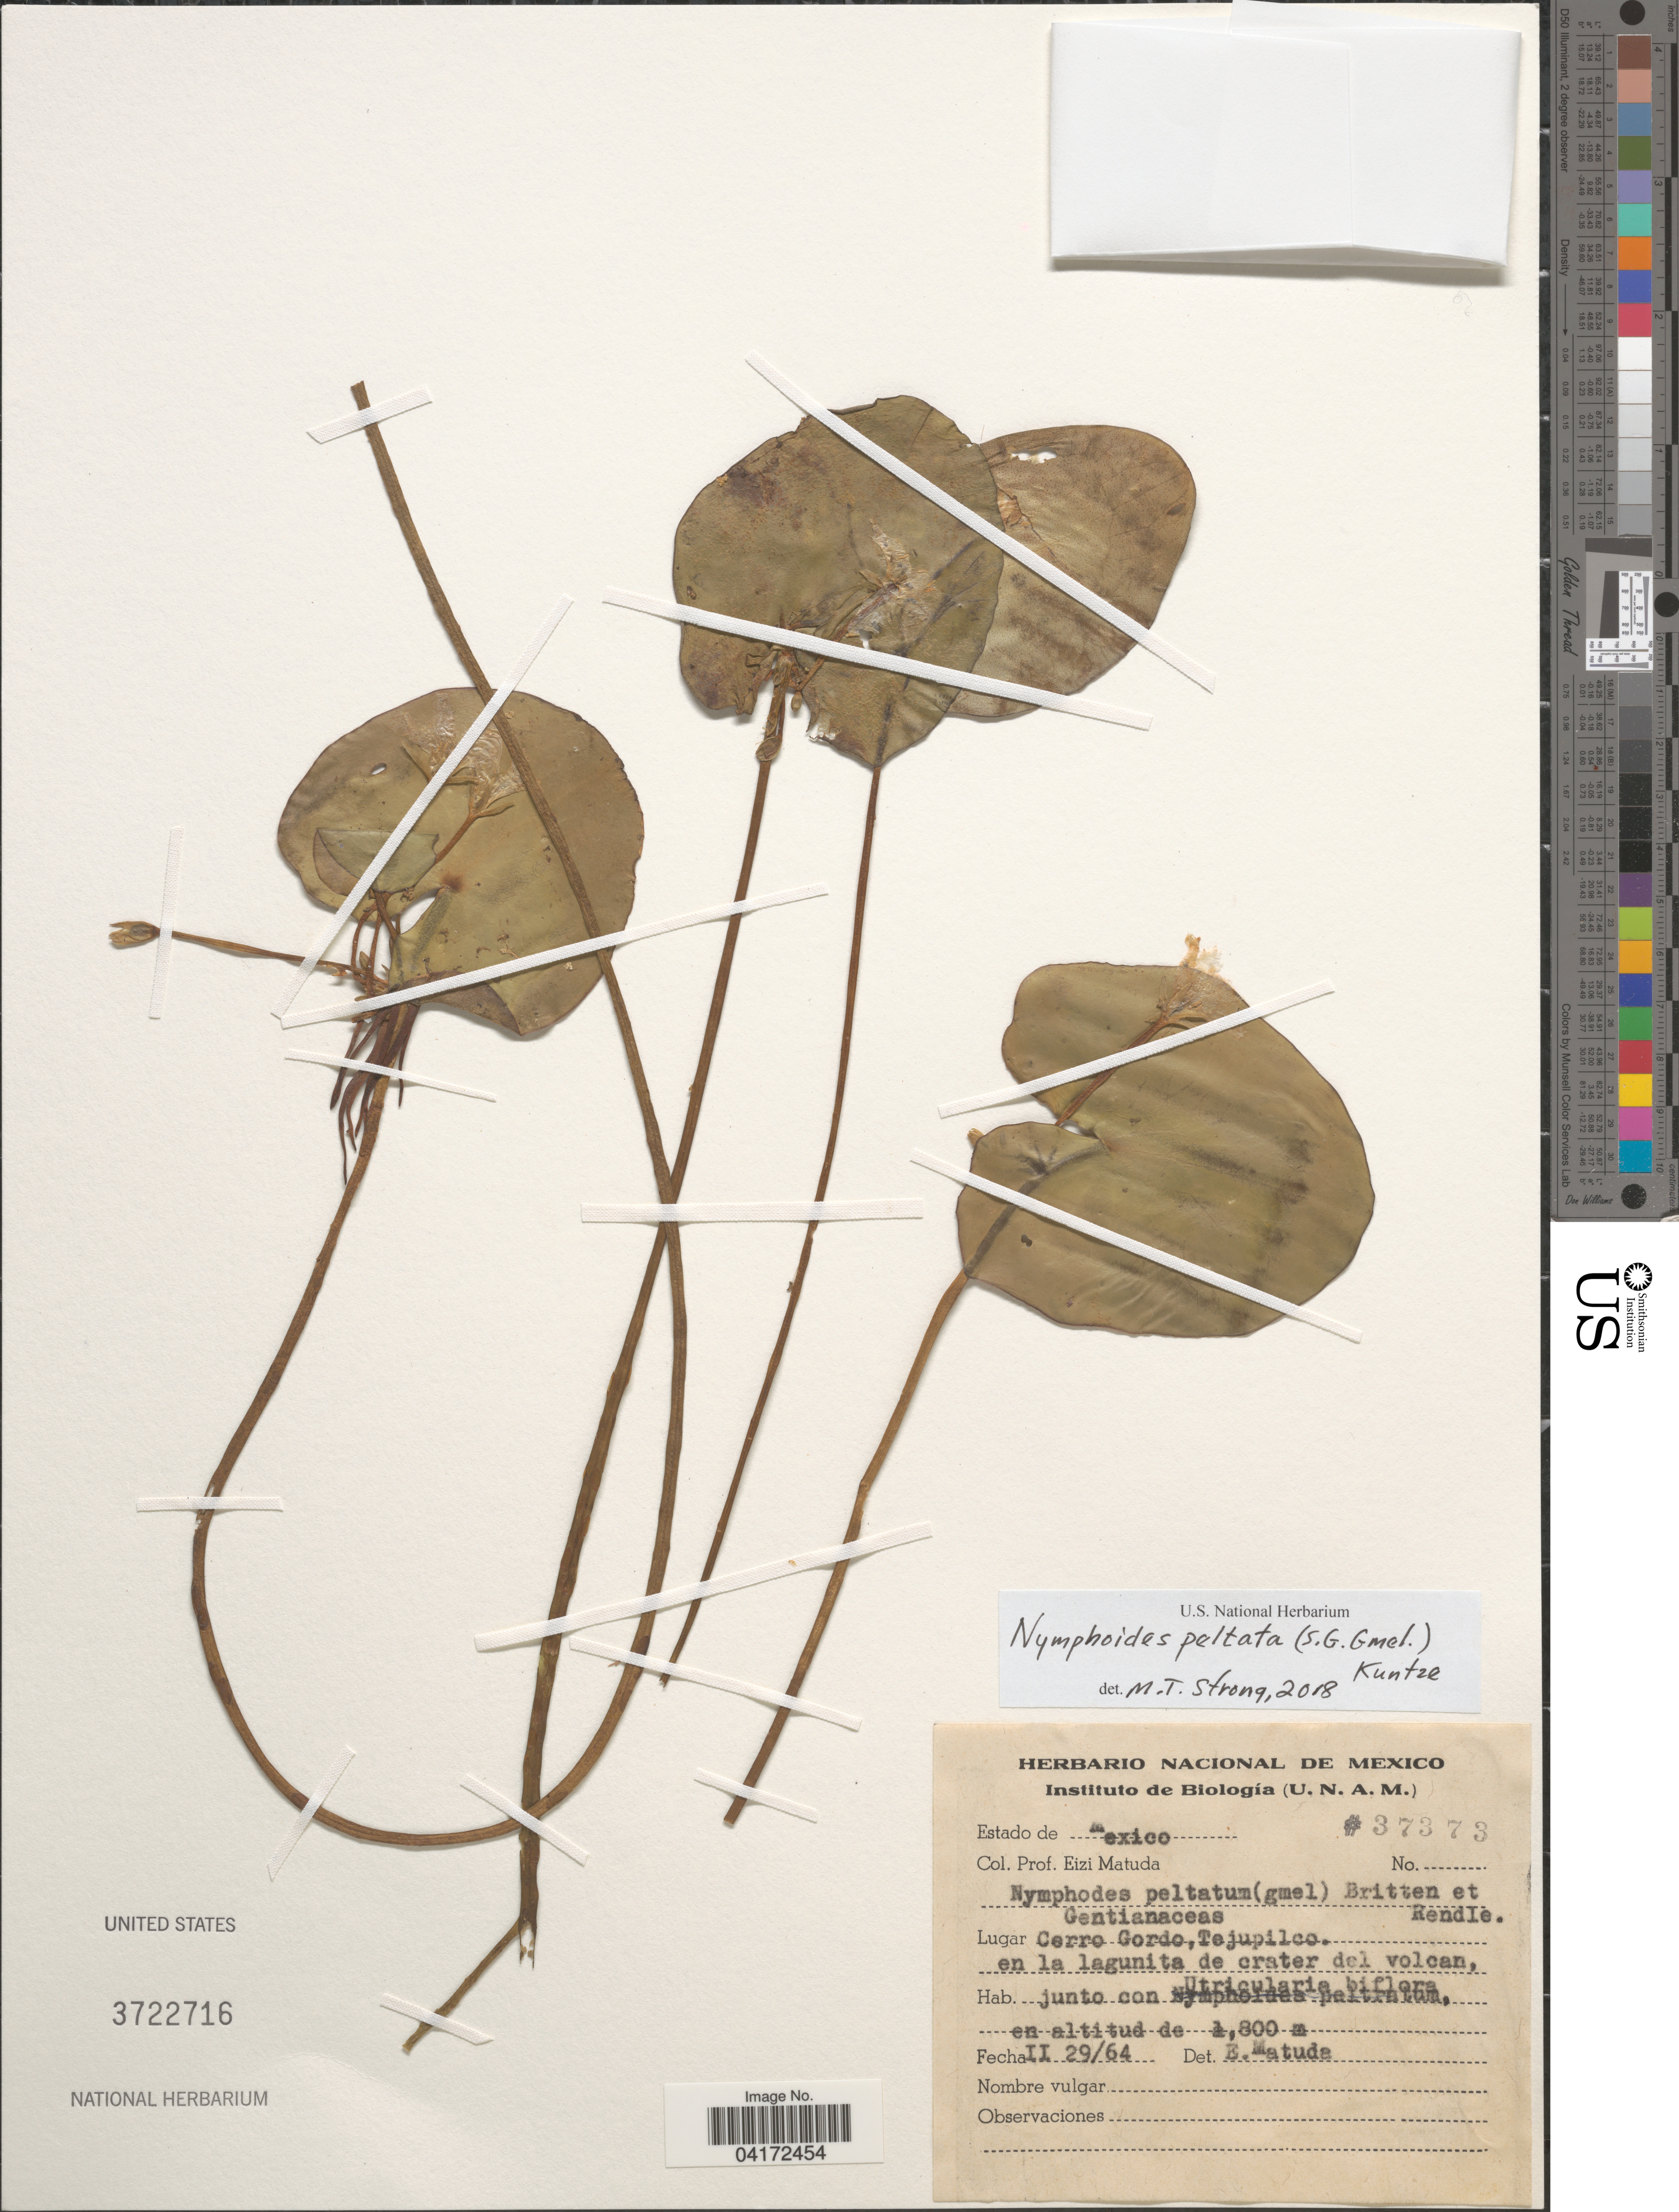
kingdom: Plantae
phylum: Tracheophyta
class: Magnoliopsida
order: Asterales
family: Menyanthaceae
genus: Nymphoides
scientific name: Nymphoides peltata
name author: (J.F. Gmel.) Britton & Rendle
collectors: E. Matuda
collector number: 37373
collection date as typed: Transcribed d/m/y: 29/2/64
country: Mexico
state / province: México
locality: Cerro Gordo, Tejupilco.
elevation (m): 1800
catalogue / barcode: US 3722716